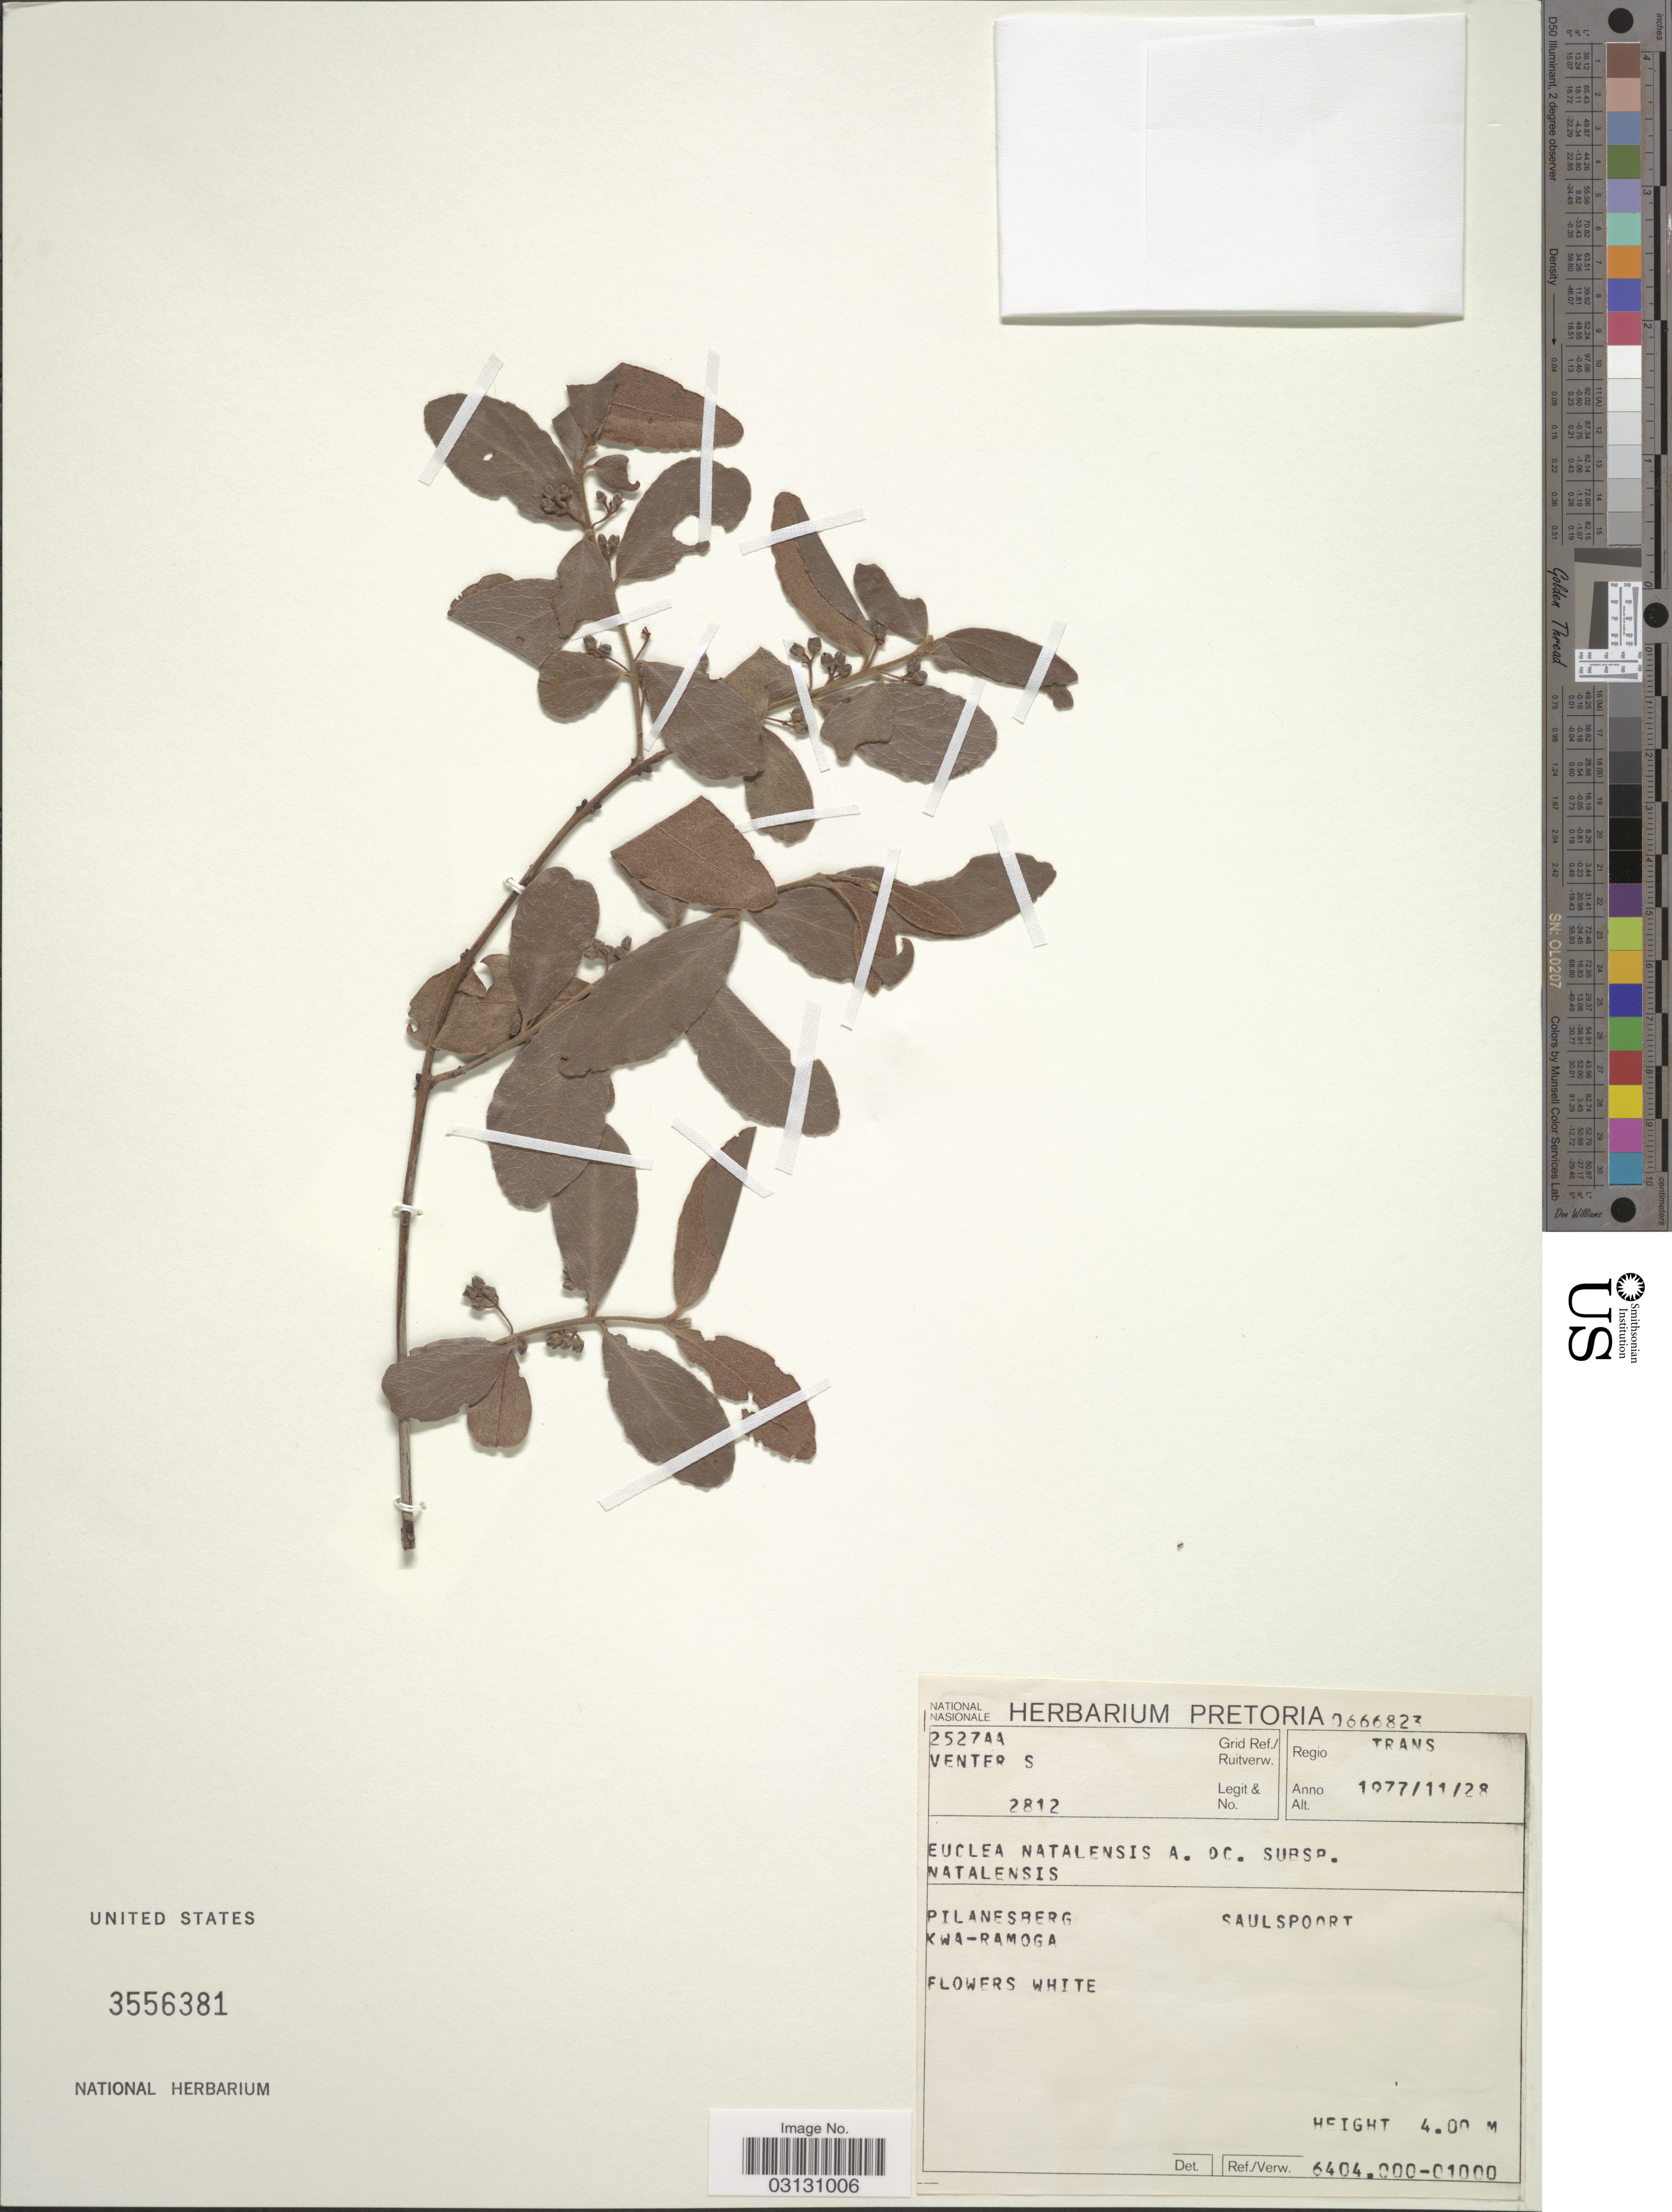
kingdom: Plantae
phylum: Tracheophyta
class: Magnoliopsida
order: Ericales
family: Ebenaceae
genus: Euclea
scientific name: Euclea natalensis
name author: A. DC.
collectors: S. Venter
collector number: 2812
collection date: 1977-11-28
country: South Africa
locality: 2527AA Grid ref./Ruitverw., Regio Trans, Pilanesberg, Saulspoort, Kwa-Ramoga.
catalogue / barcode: US 3556381